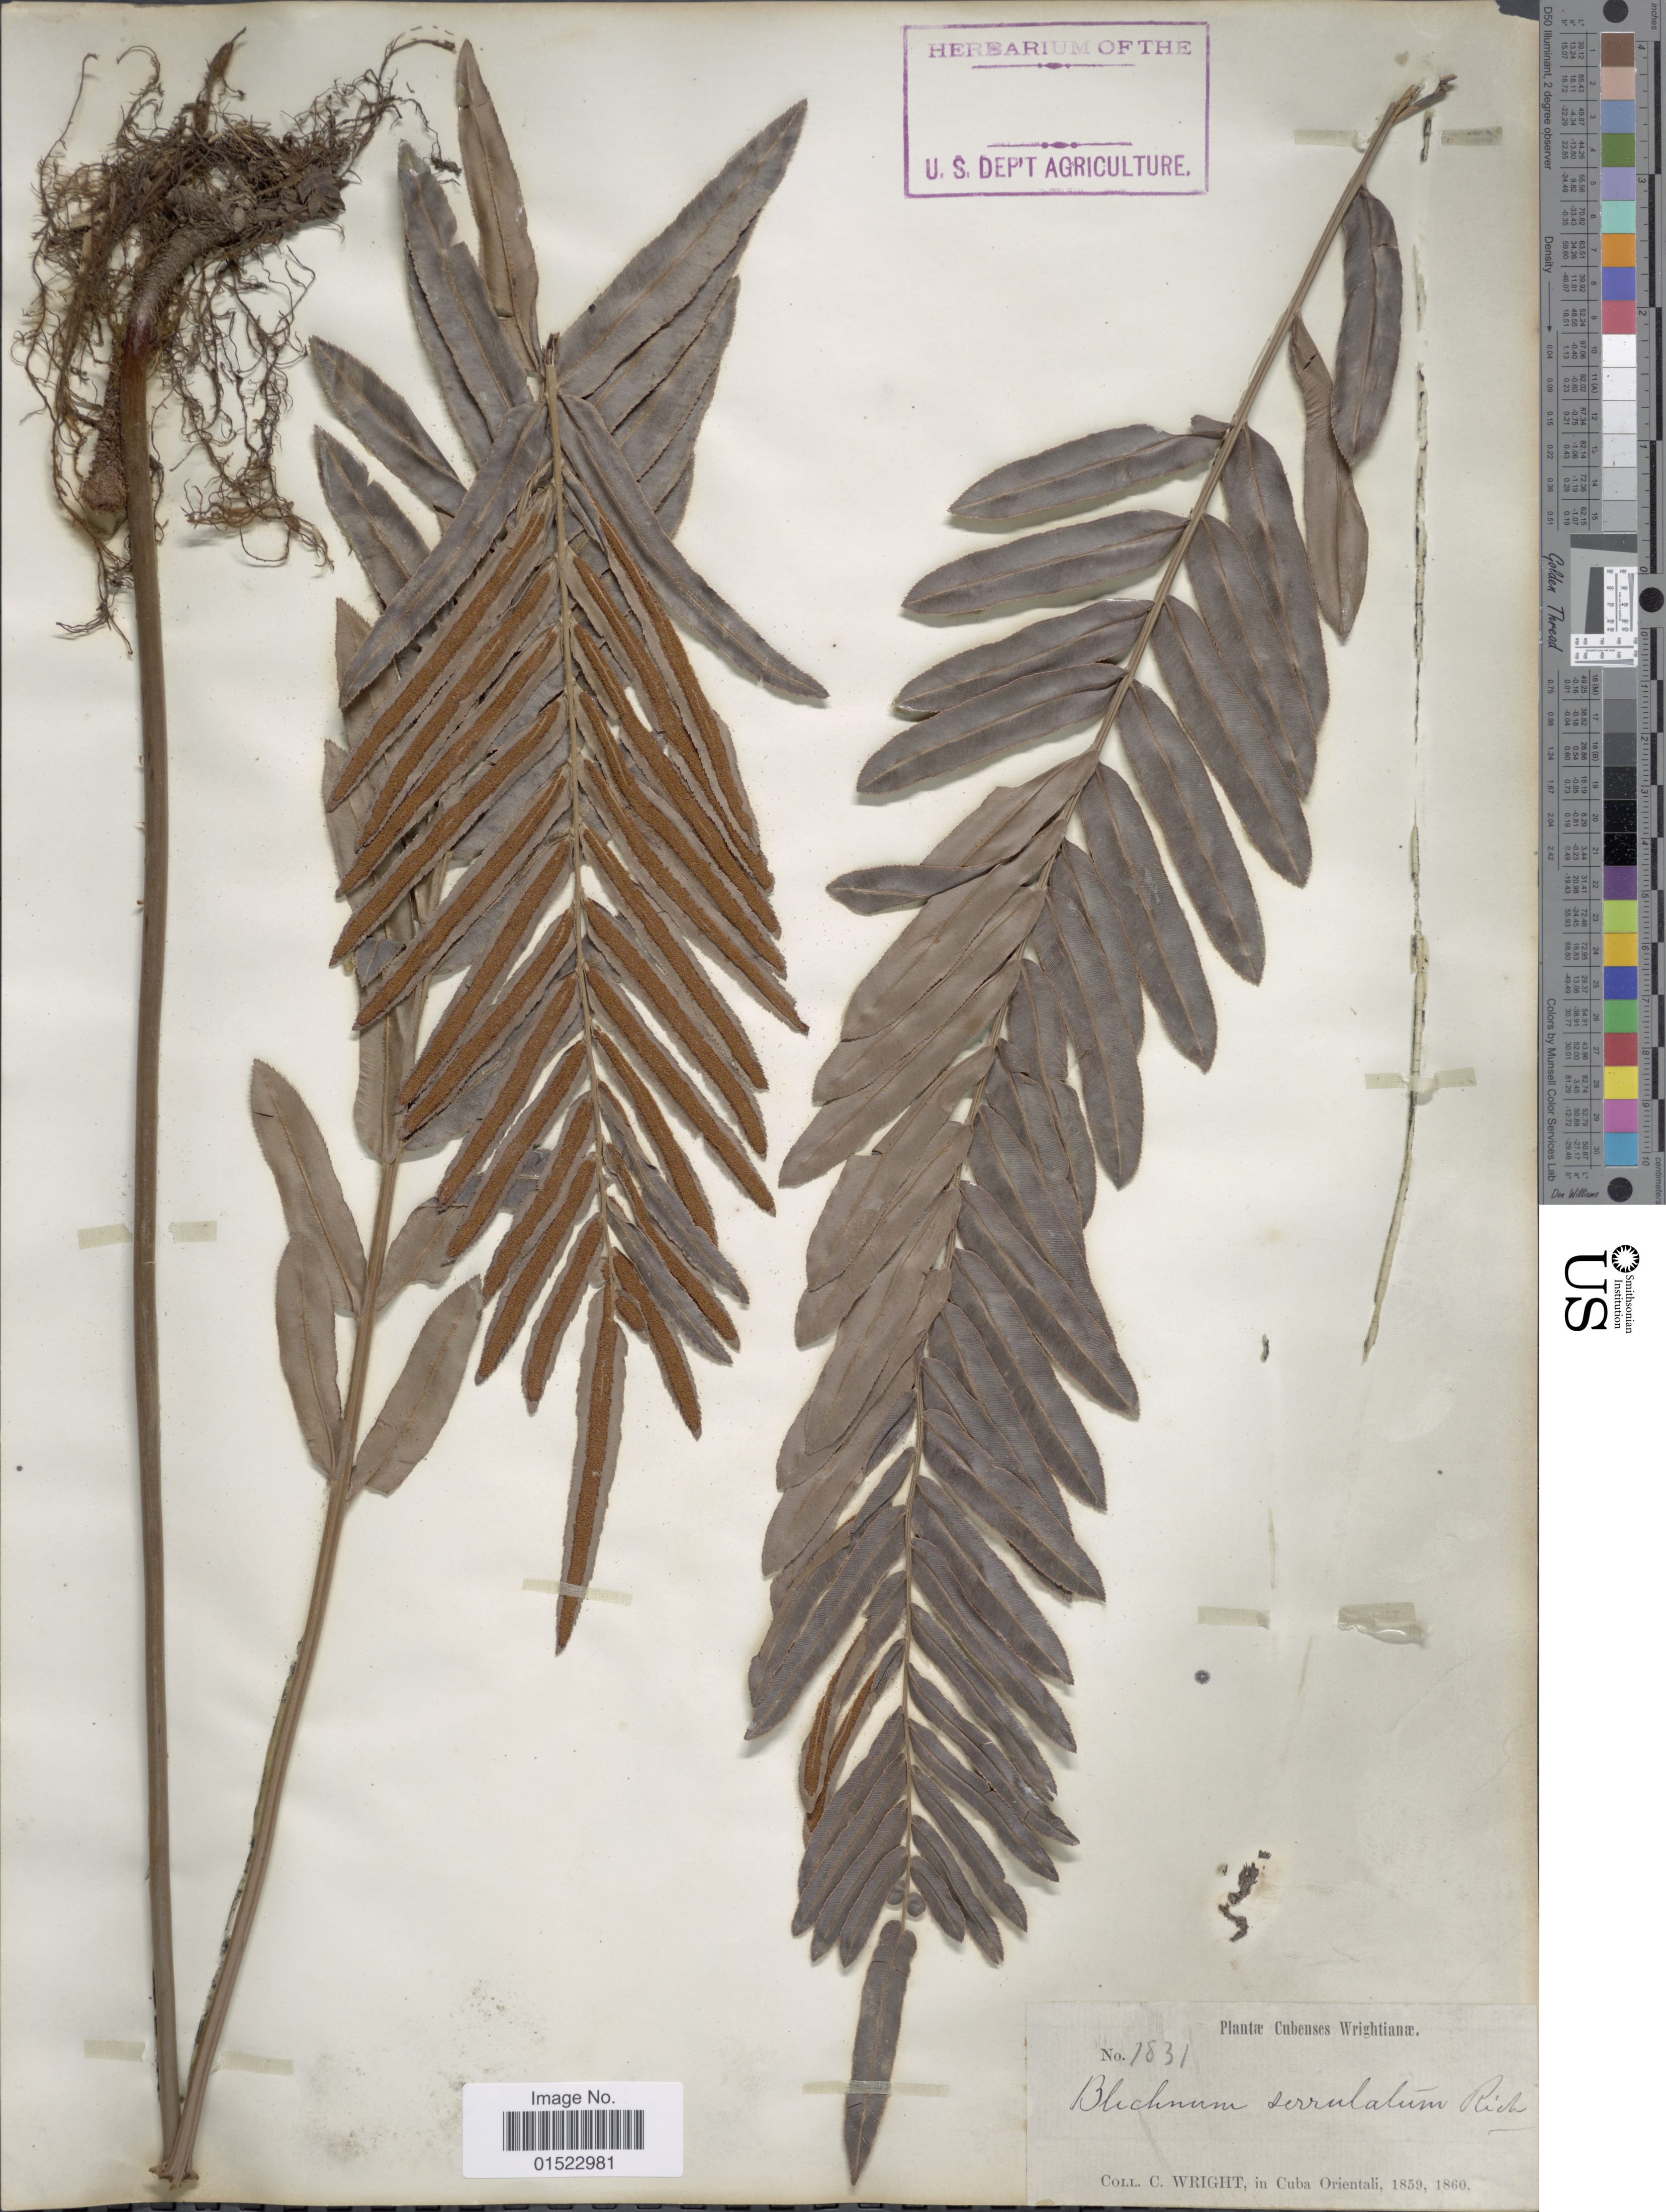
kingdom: Plantae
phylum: Tracheophyta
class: Polypodiopsida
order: Polypodiales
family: Blechnaceae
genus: Telmatoblechnum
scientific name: Telmatoblechnum serrulatum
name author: (Rich.) Perrie et al.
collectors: C. Wright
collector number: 1831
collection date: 1859/1860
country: Cuba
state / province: Oriente